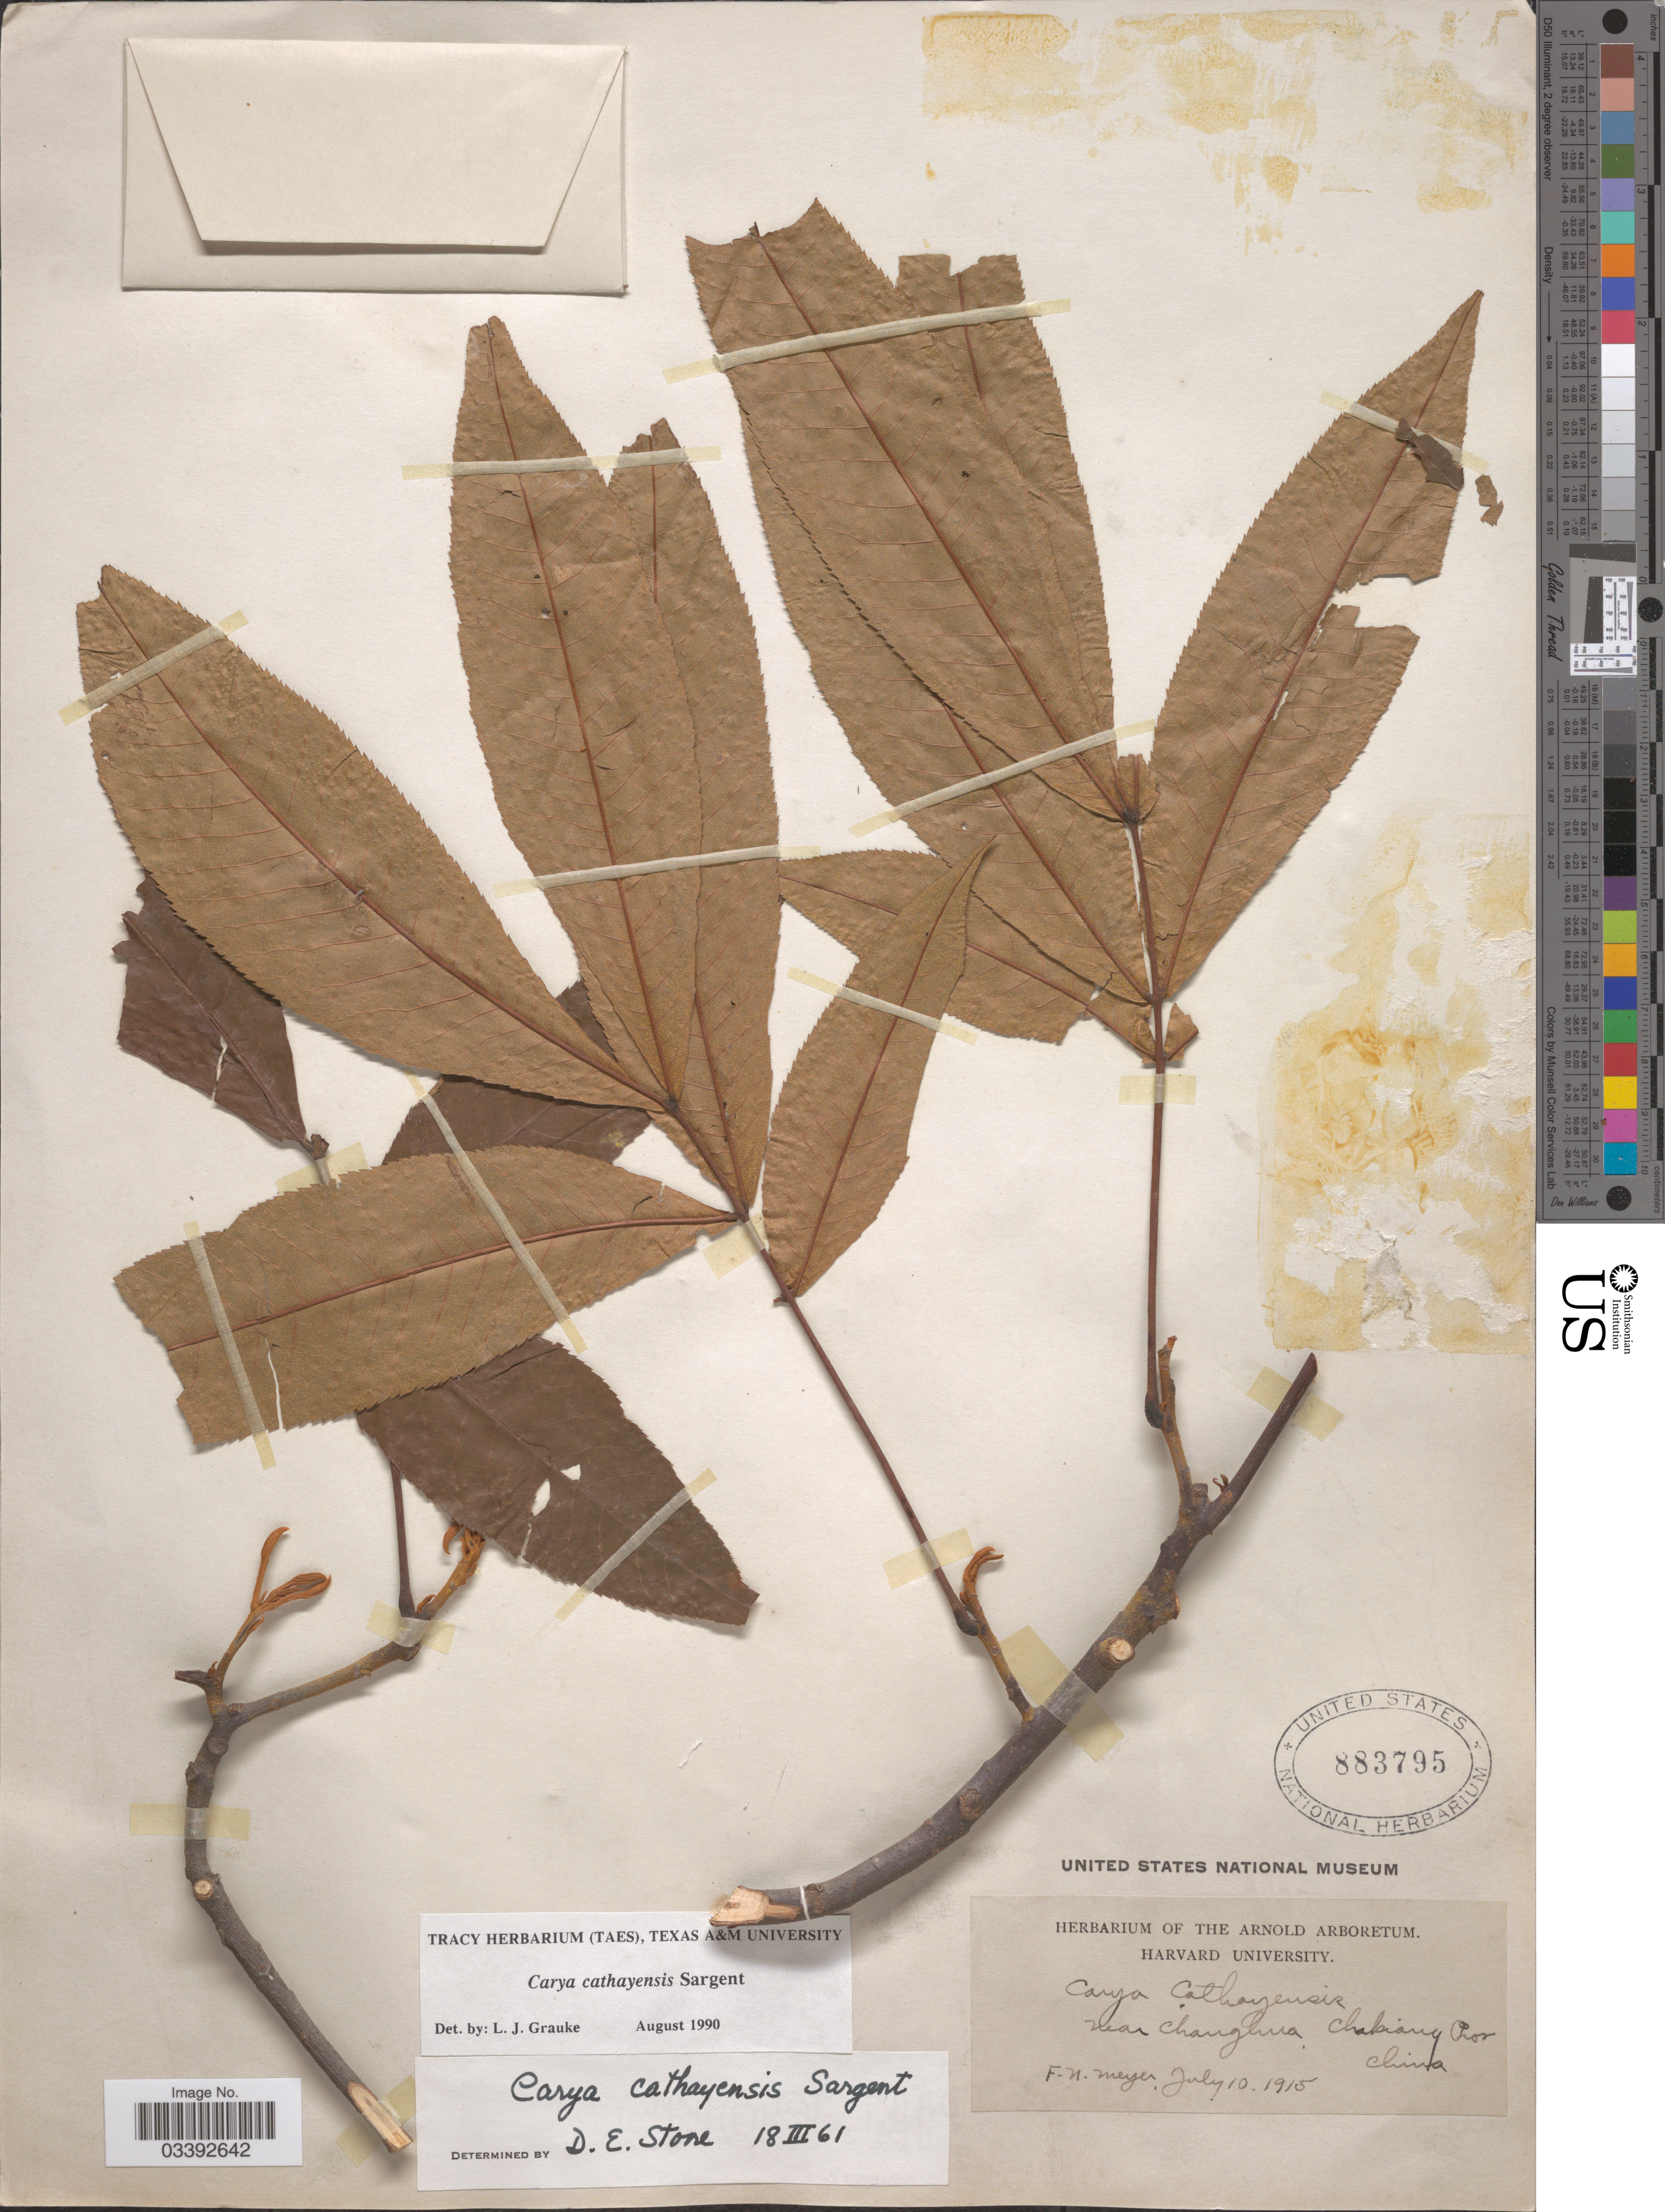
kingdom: Plantae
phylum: Tracheophyta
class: Magnoliopsida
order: Fagales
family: Juglandaceae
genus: Carya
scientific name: Carya cathayensis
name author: Sarg.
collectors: F. N. Meyer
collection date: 1915-07-10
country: China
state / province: Zhejiang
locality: Near Changhua. Chekiang Por [interpreted] China.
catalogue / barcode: US 883795